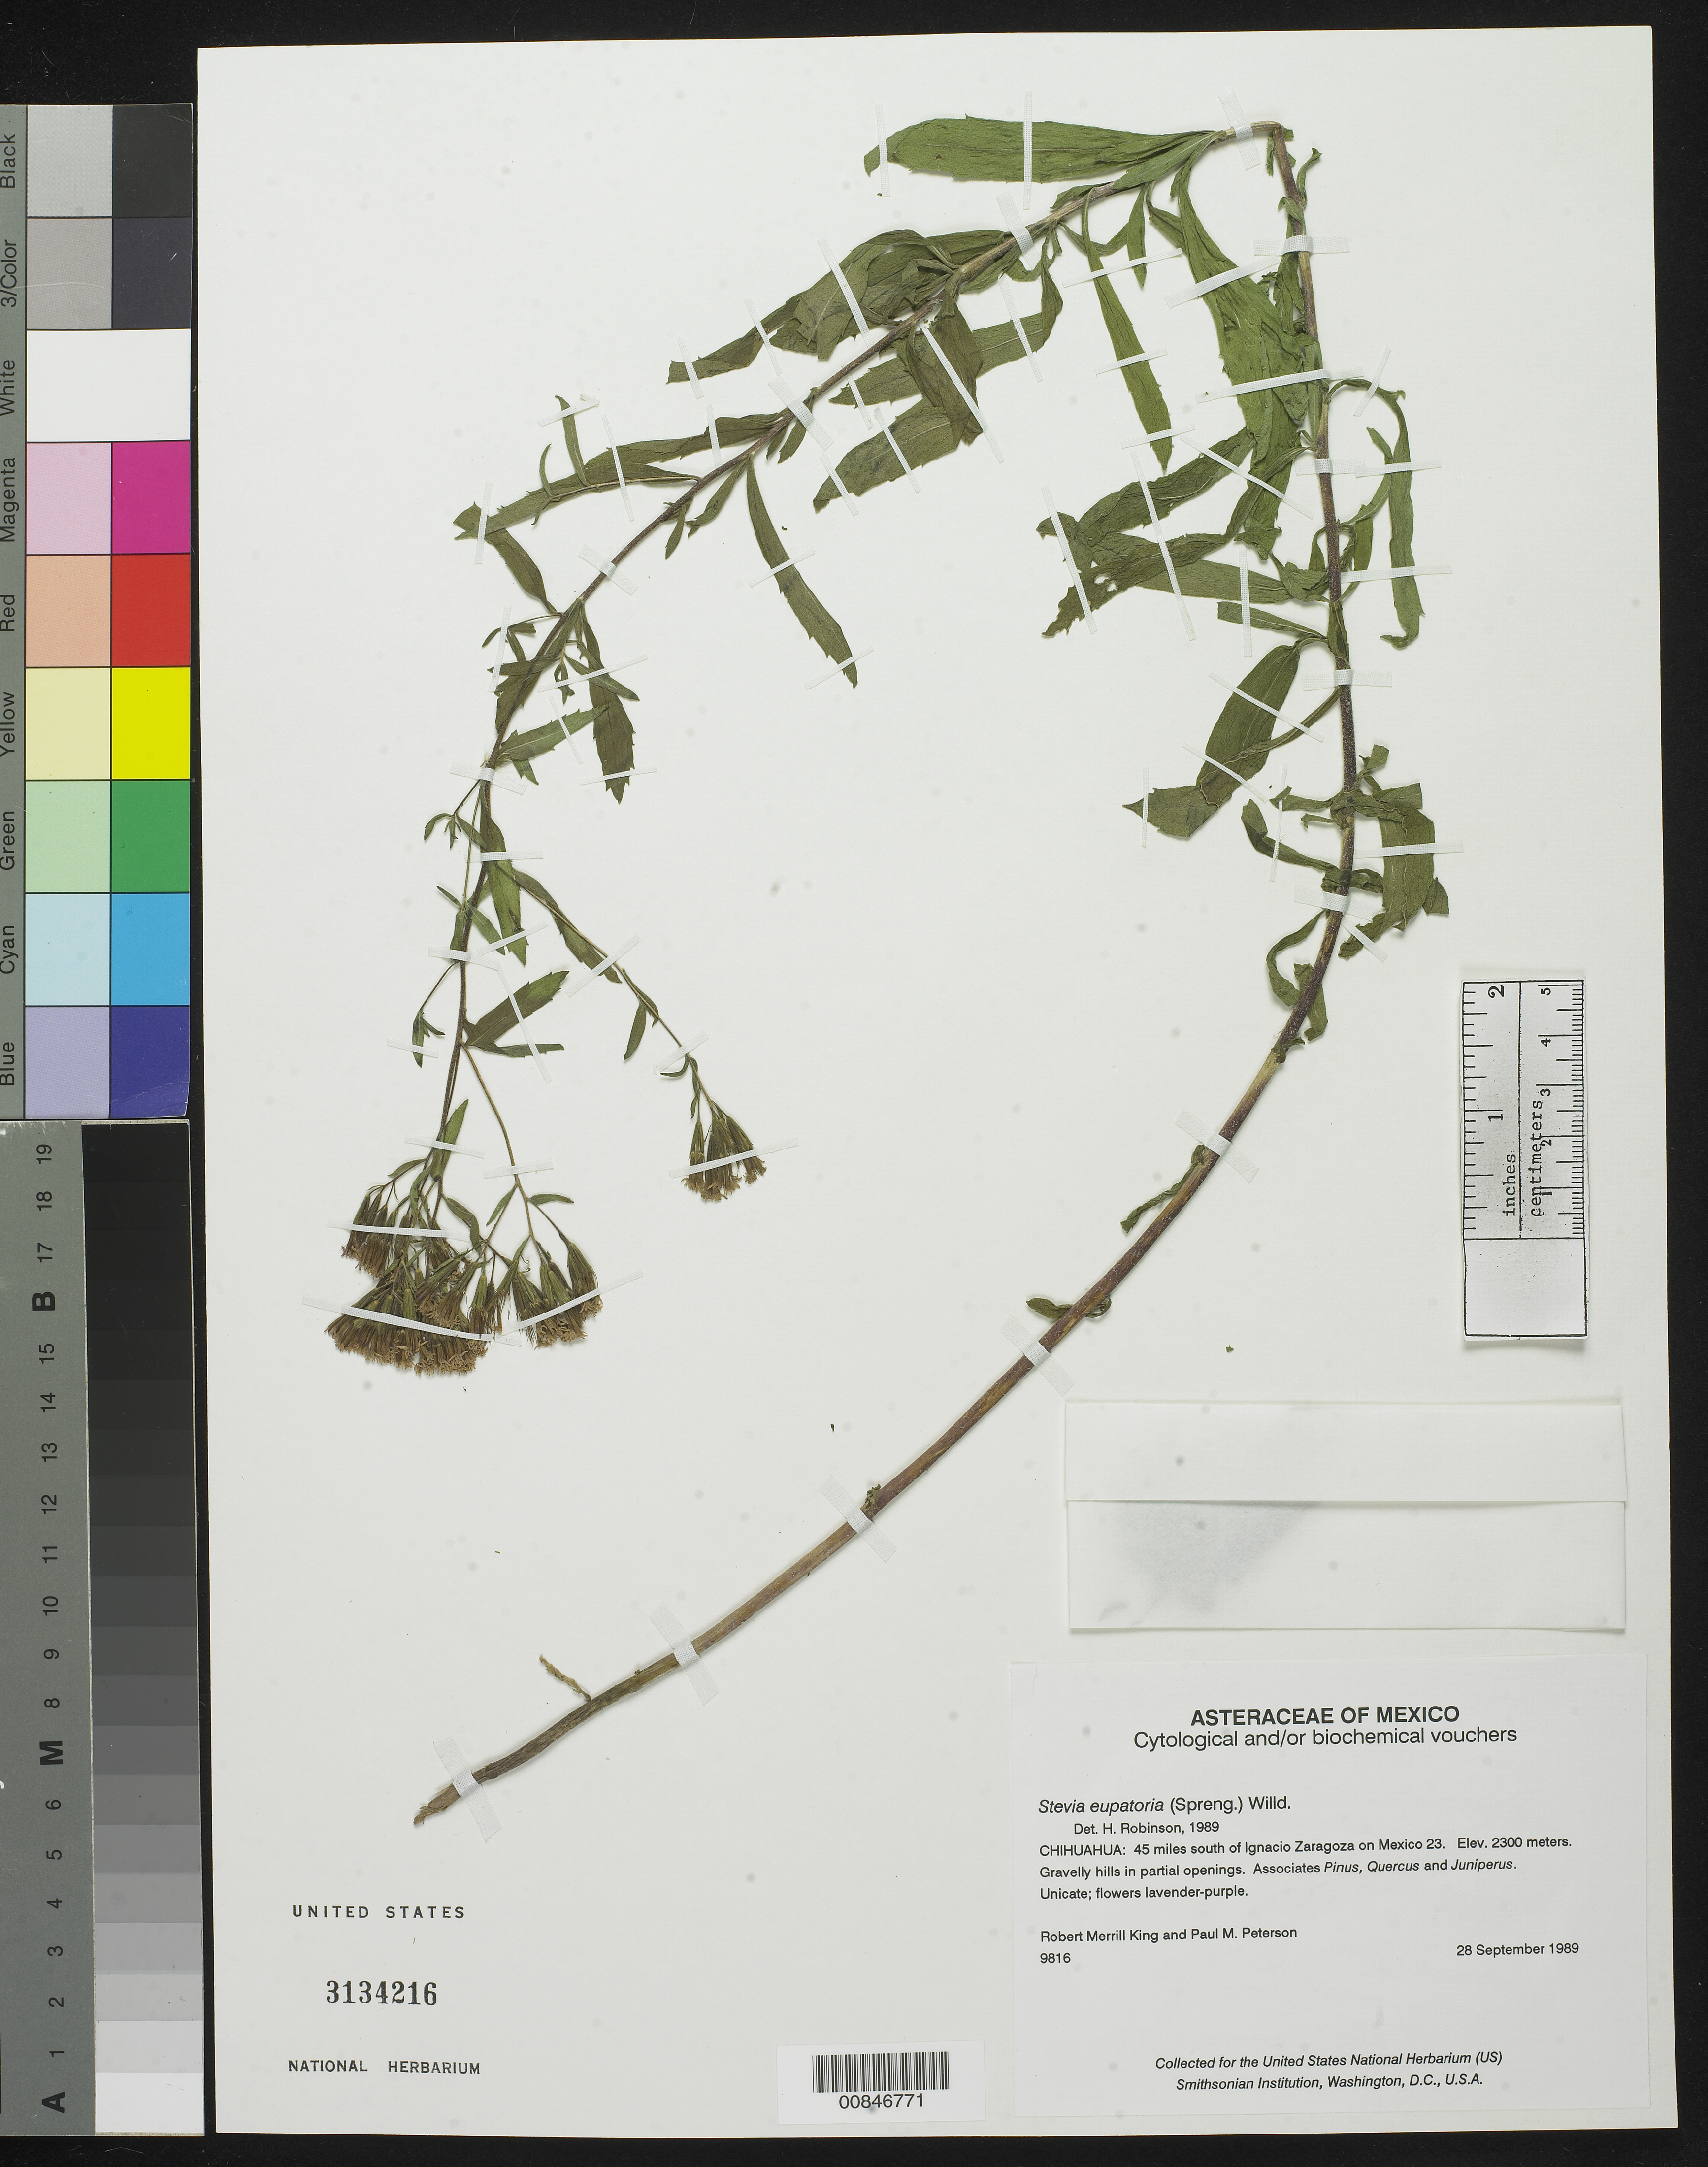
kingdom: Plantae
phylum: Tracheophyta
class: Magnoliopsida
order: Asterales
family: Asteraceae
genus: Stevia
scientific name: Stevia eupatoria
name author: (Spreng.) Willd.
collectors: R. M. King & P. M. Peterson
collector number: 9816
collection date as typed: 28 Sep 1989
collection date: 1989-09-28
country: Mexico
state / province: Chihuahua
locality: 45 miles south of Ignacio Zaragoza on Mexico 23.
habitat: Gravelly hhills in partial openings. Associates Pinus, Quercus and Juniperus.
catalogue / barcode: US 3134216